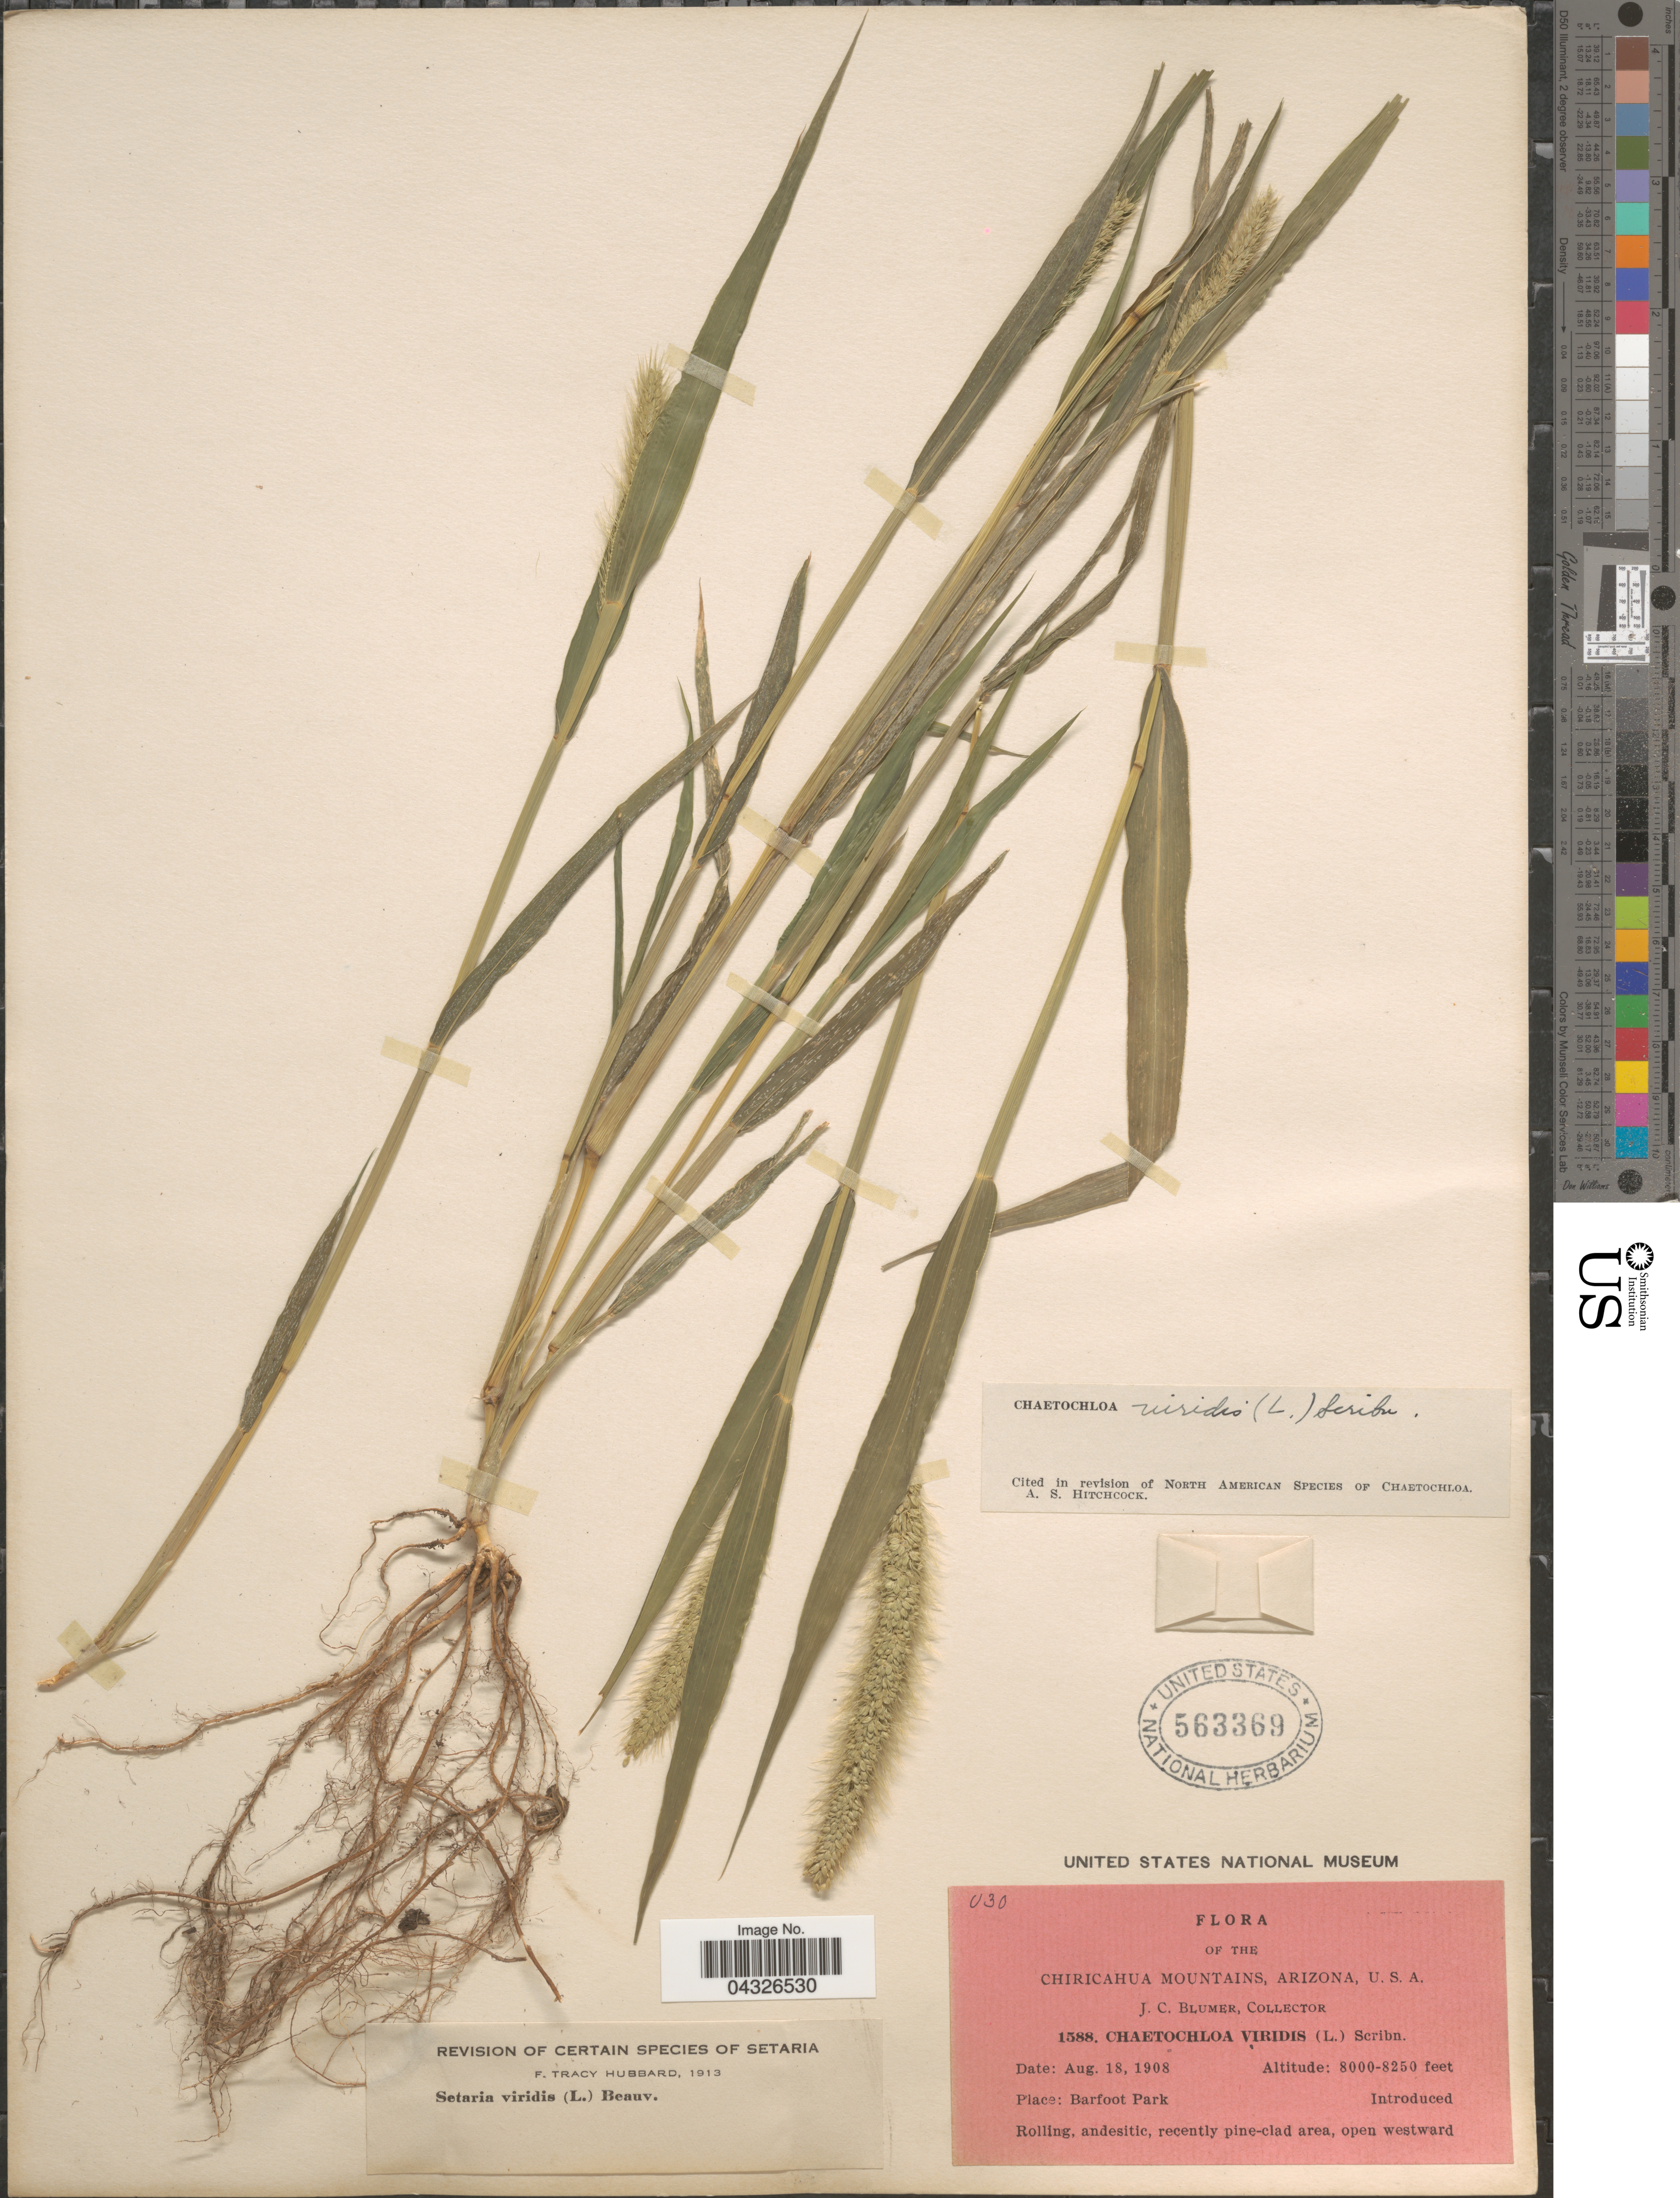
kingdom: Plantae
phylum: Tracheophyta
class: Liliopsida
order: Poales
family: Poaceae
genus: Setaria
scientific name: Setaria viridis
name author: (L.) P. Beauv.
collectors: J. C. Blumer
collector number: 1588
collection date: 1908-08-18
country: United States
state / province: Arizona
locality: Chiricahua Mountains. Barfoot Park.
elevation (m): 2438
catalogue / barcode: US 563369